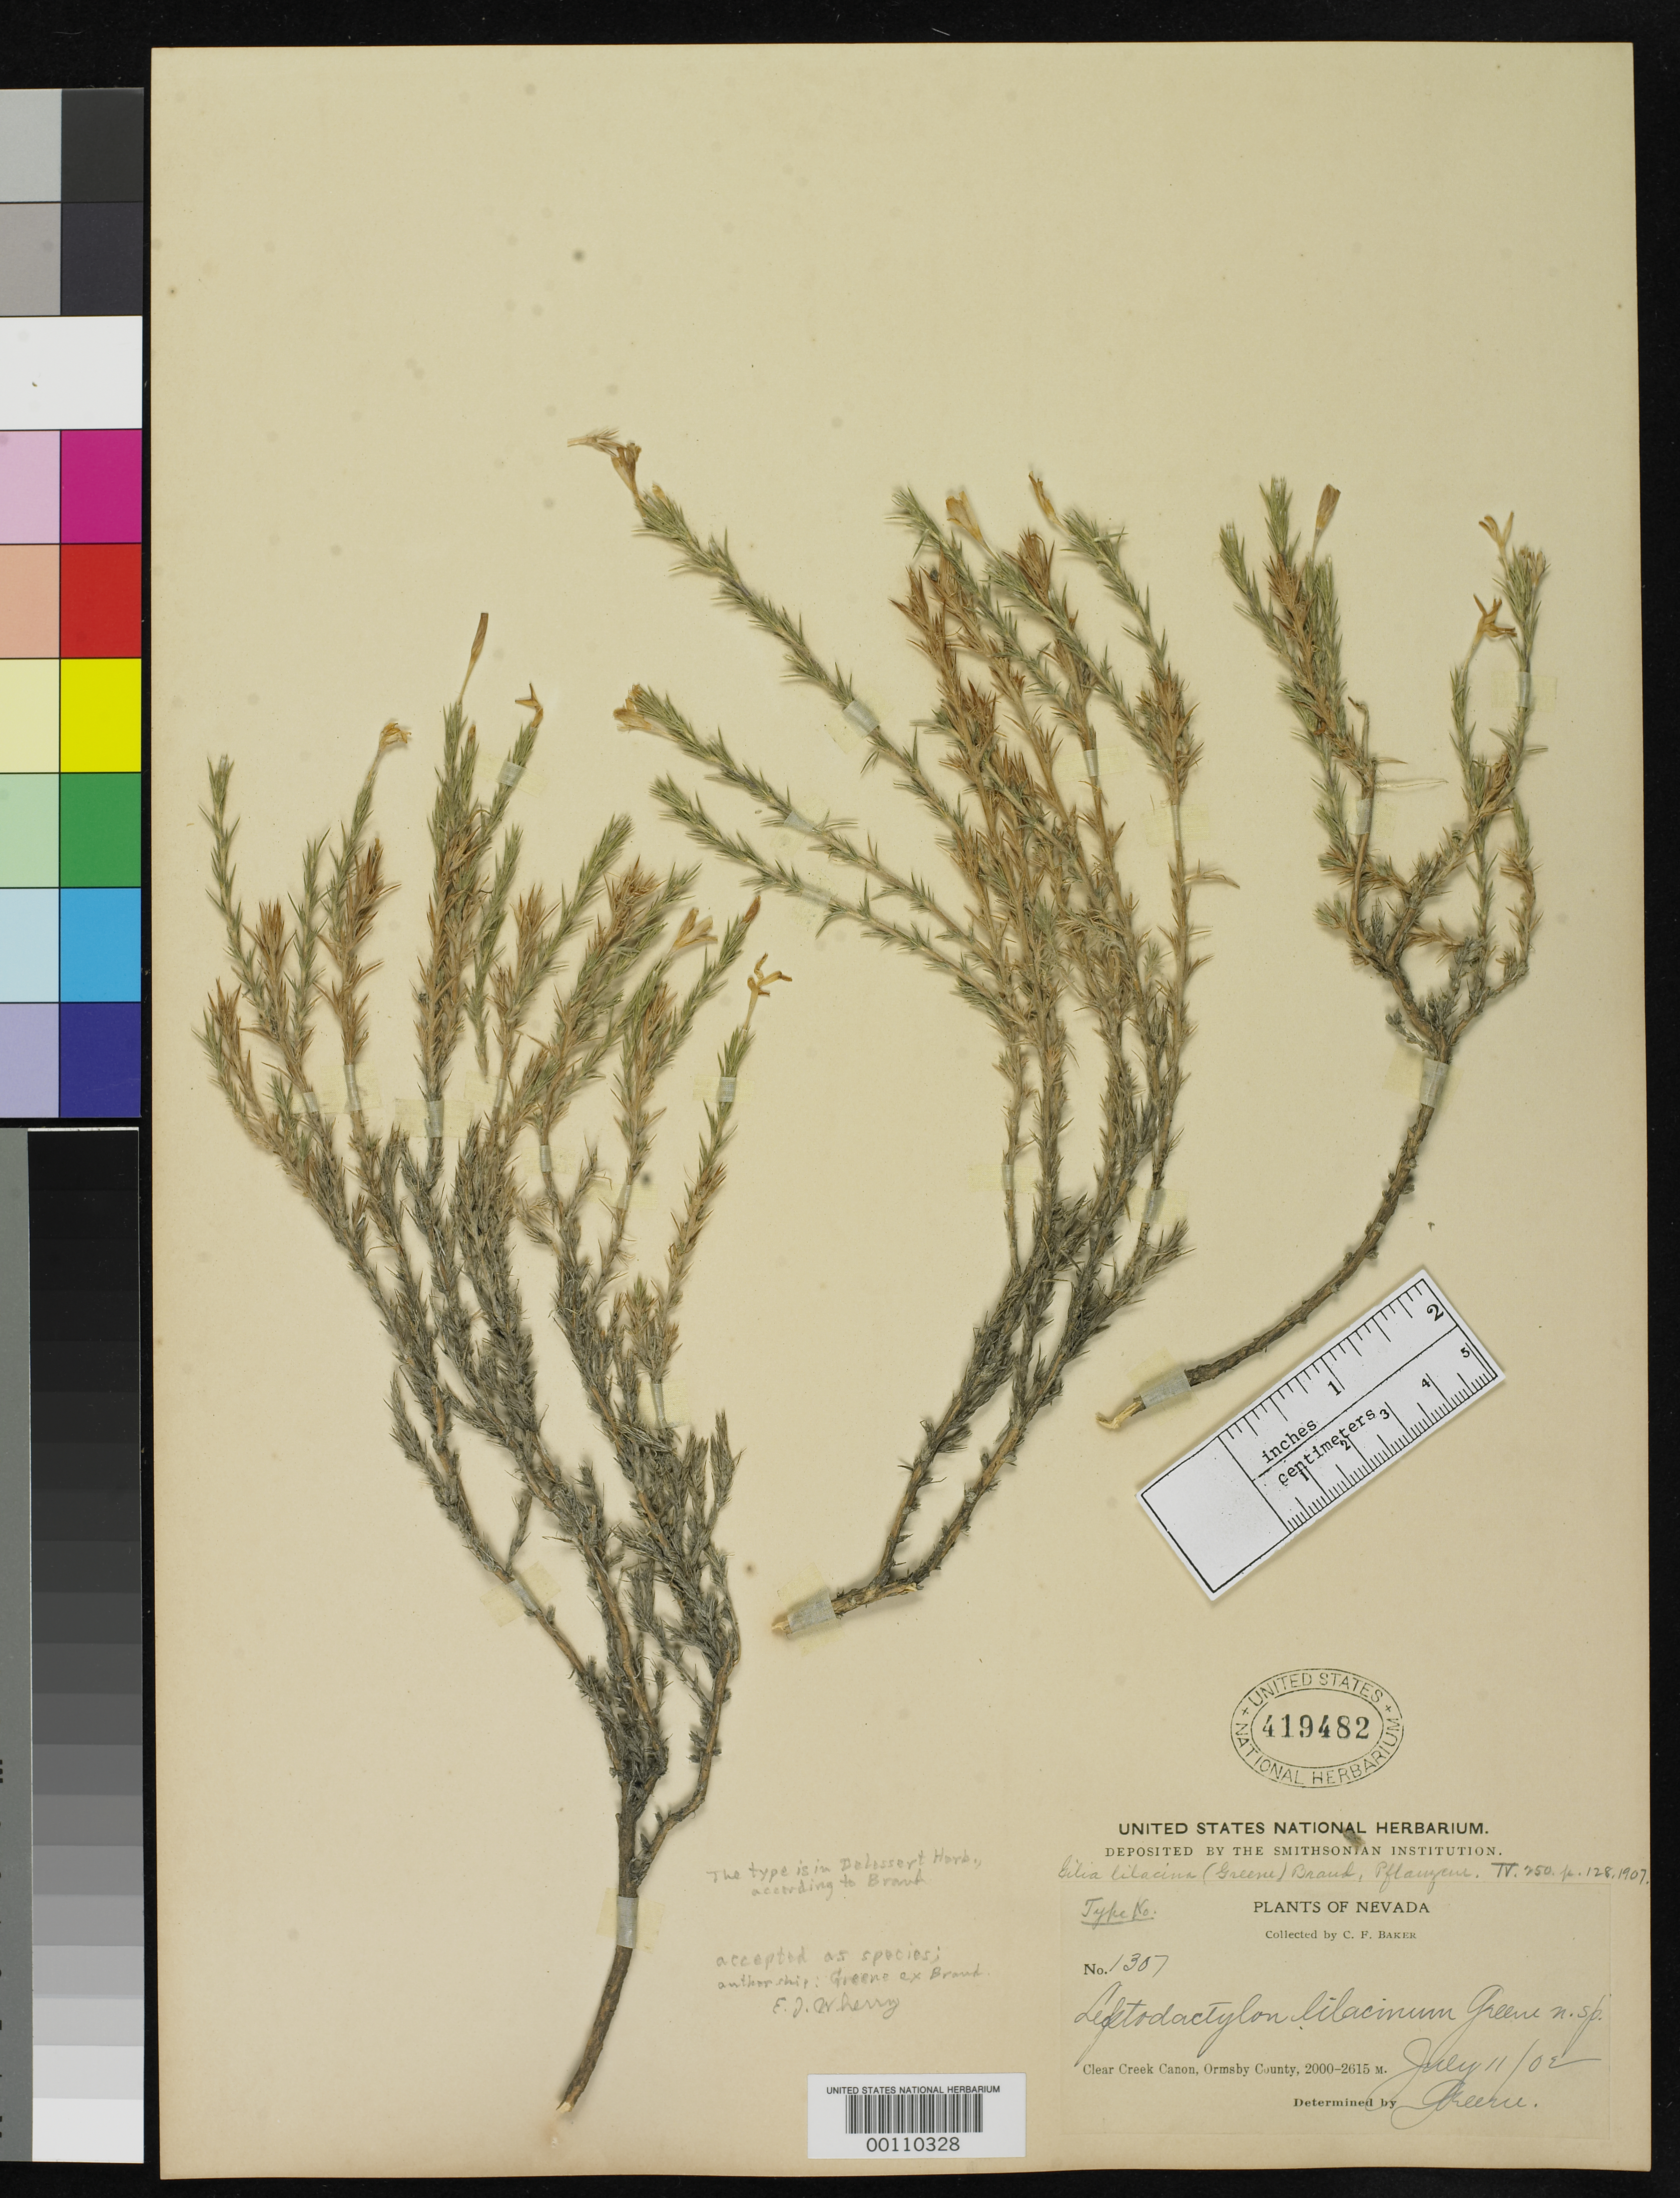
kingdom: Plantae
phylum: Tracheophyta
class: Magnoliopsida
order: Ericales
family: Polemoniaceae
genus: Gilia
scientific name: Gilia lilacina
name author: Brand in Engl.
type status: Isotype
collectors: C. F. Baker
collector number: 1307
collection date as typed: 11 Jul 1902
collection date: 1902-07-11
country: United States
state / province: Nevada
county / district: Ormsby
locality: Clear Creek Canyon.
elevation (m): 2000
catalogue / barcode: US 419482